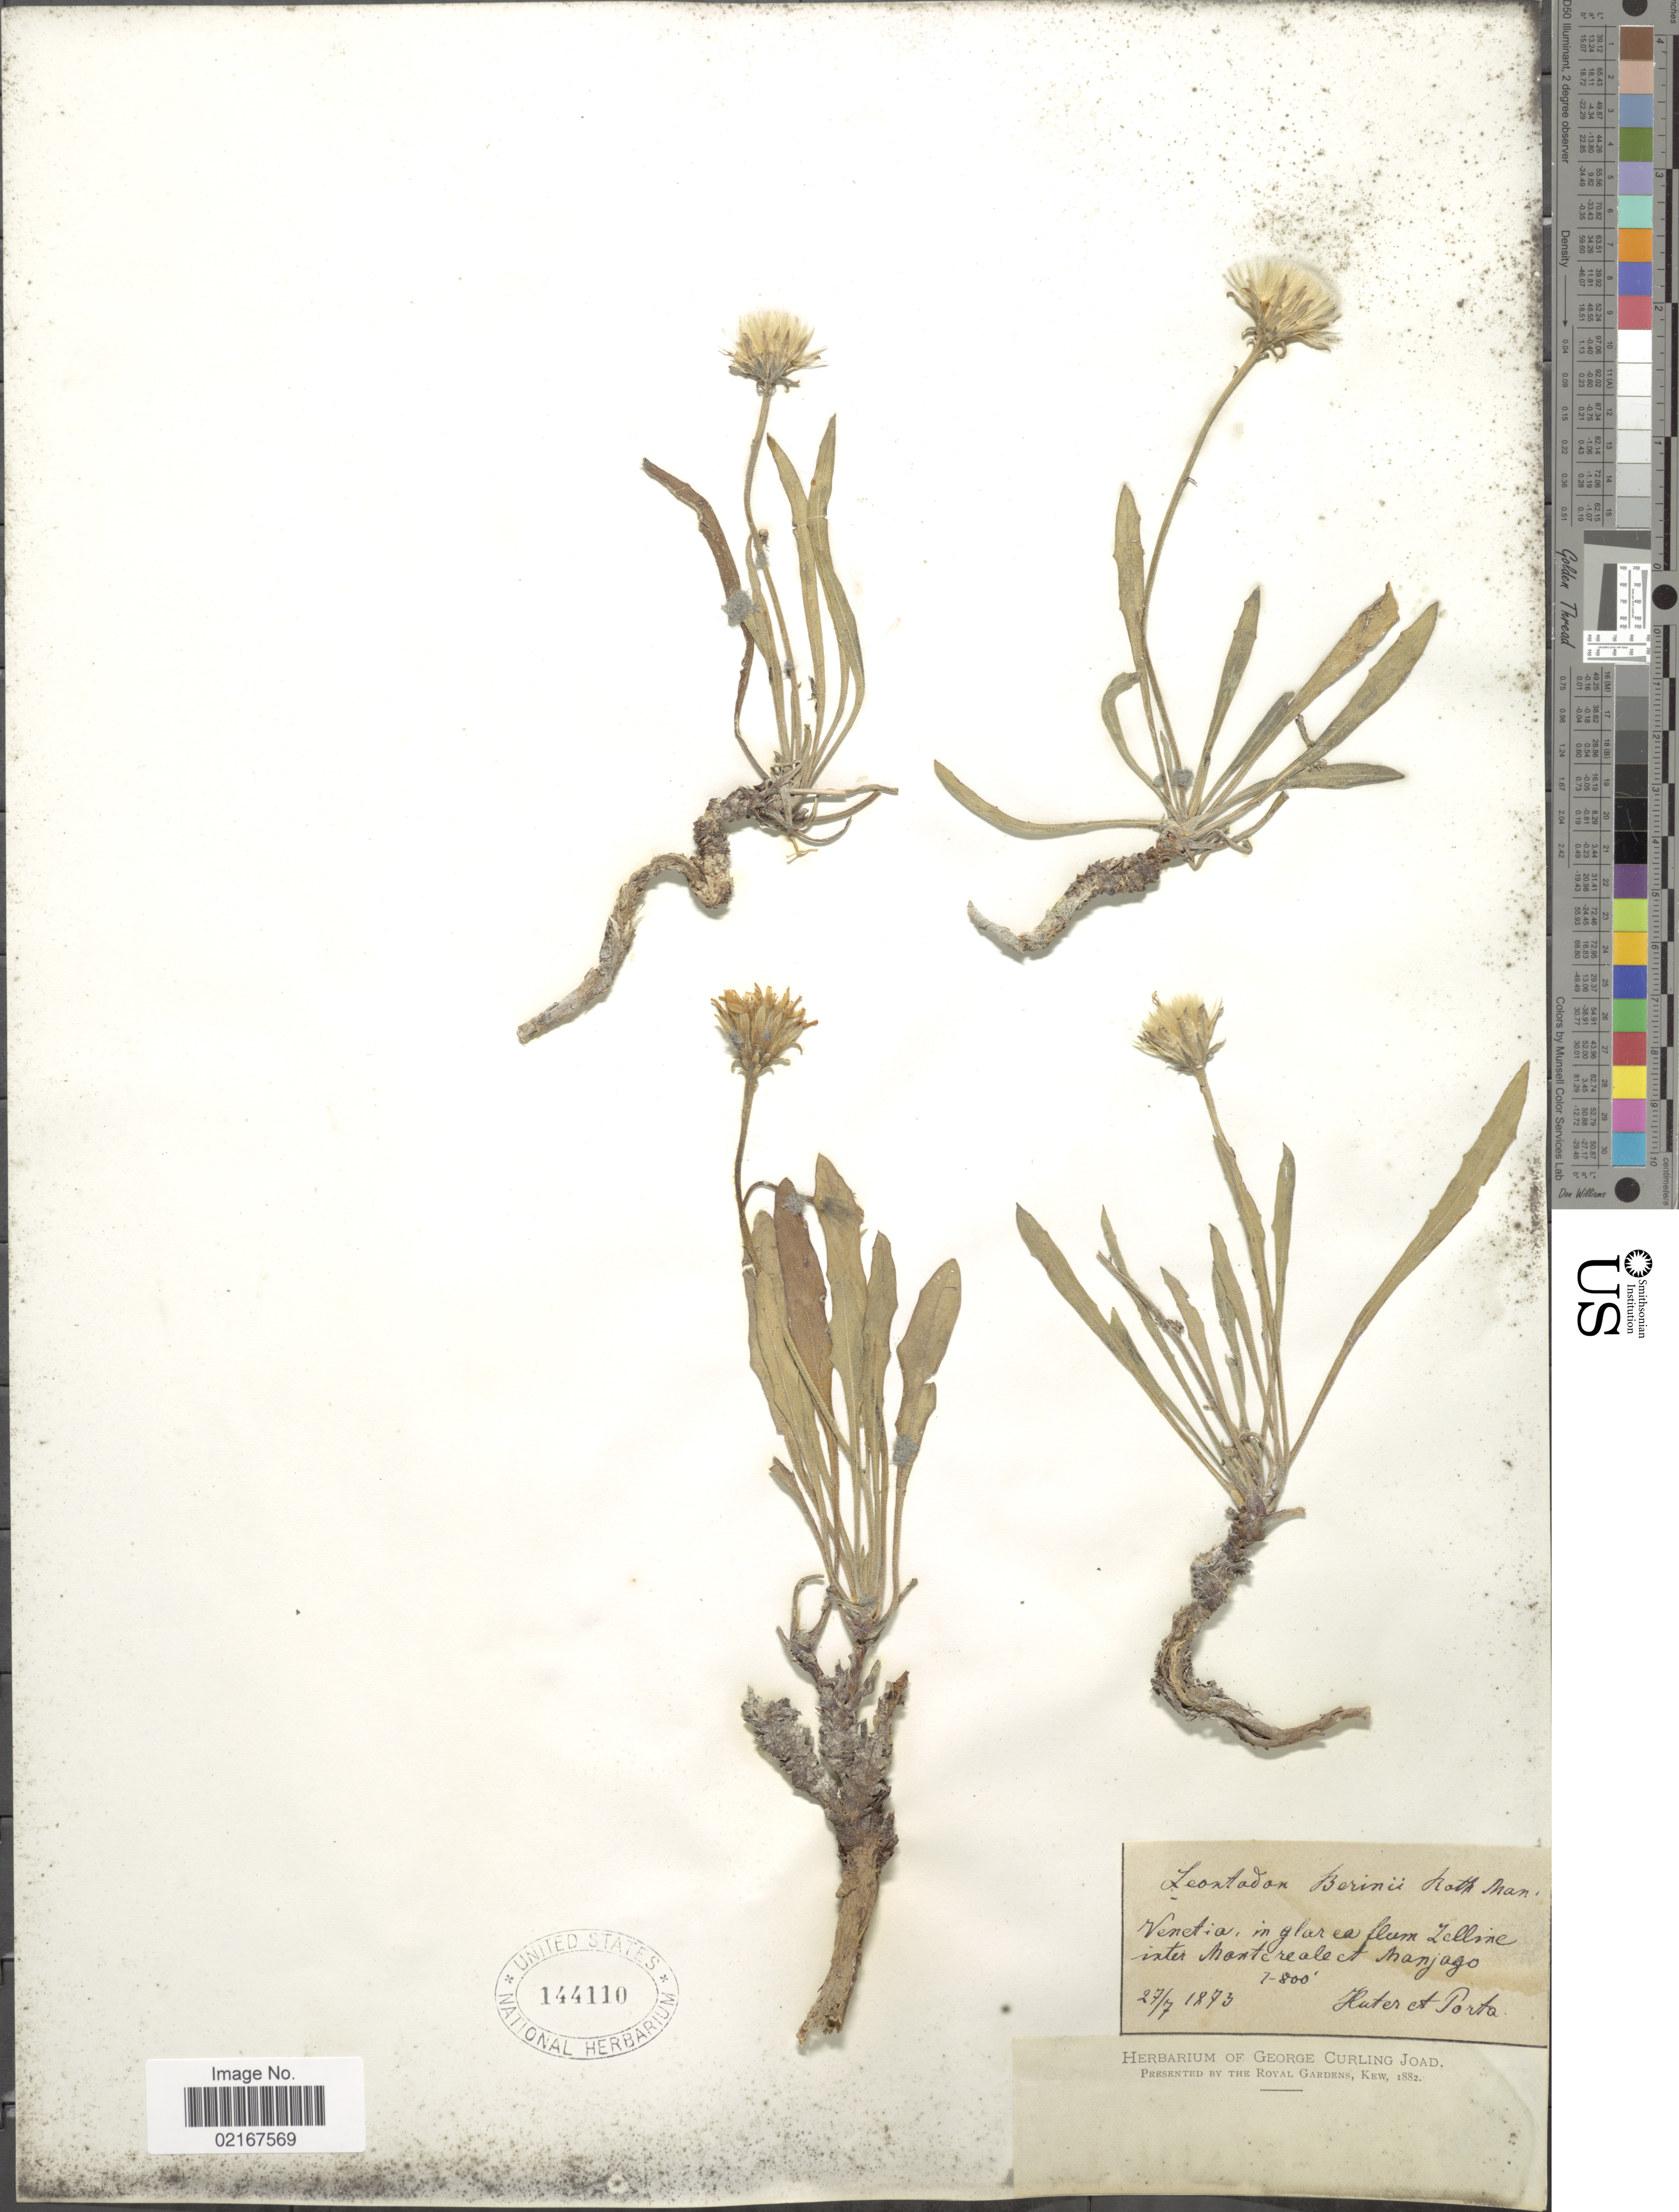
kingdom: Plantae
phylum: Tracheophyta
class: Magnoliopsida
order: Asterales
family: Asteraceae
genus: Leontodon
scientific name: Leontodon berinii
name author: (Bartl.) Roth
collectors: -. Huter & -- Porta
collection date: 1873-07-27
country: Italy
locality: Venetia, Zelline inter Montereale et Manjago [interpreted]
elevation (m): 213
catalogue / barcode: US 144110